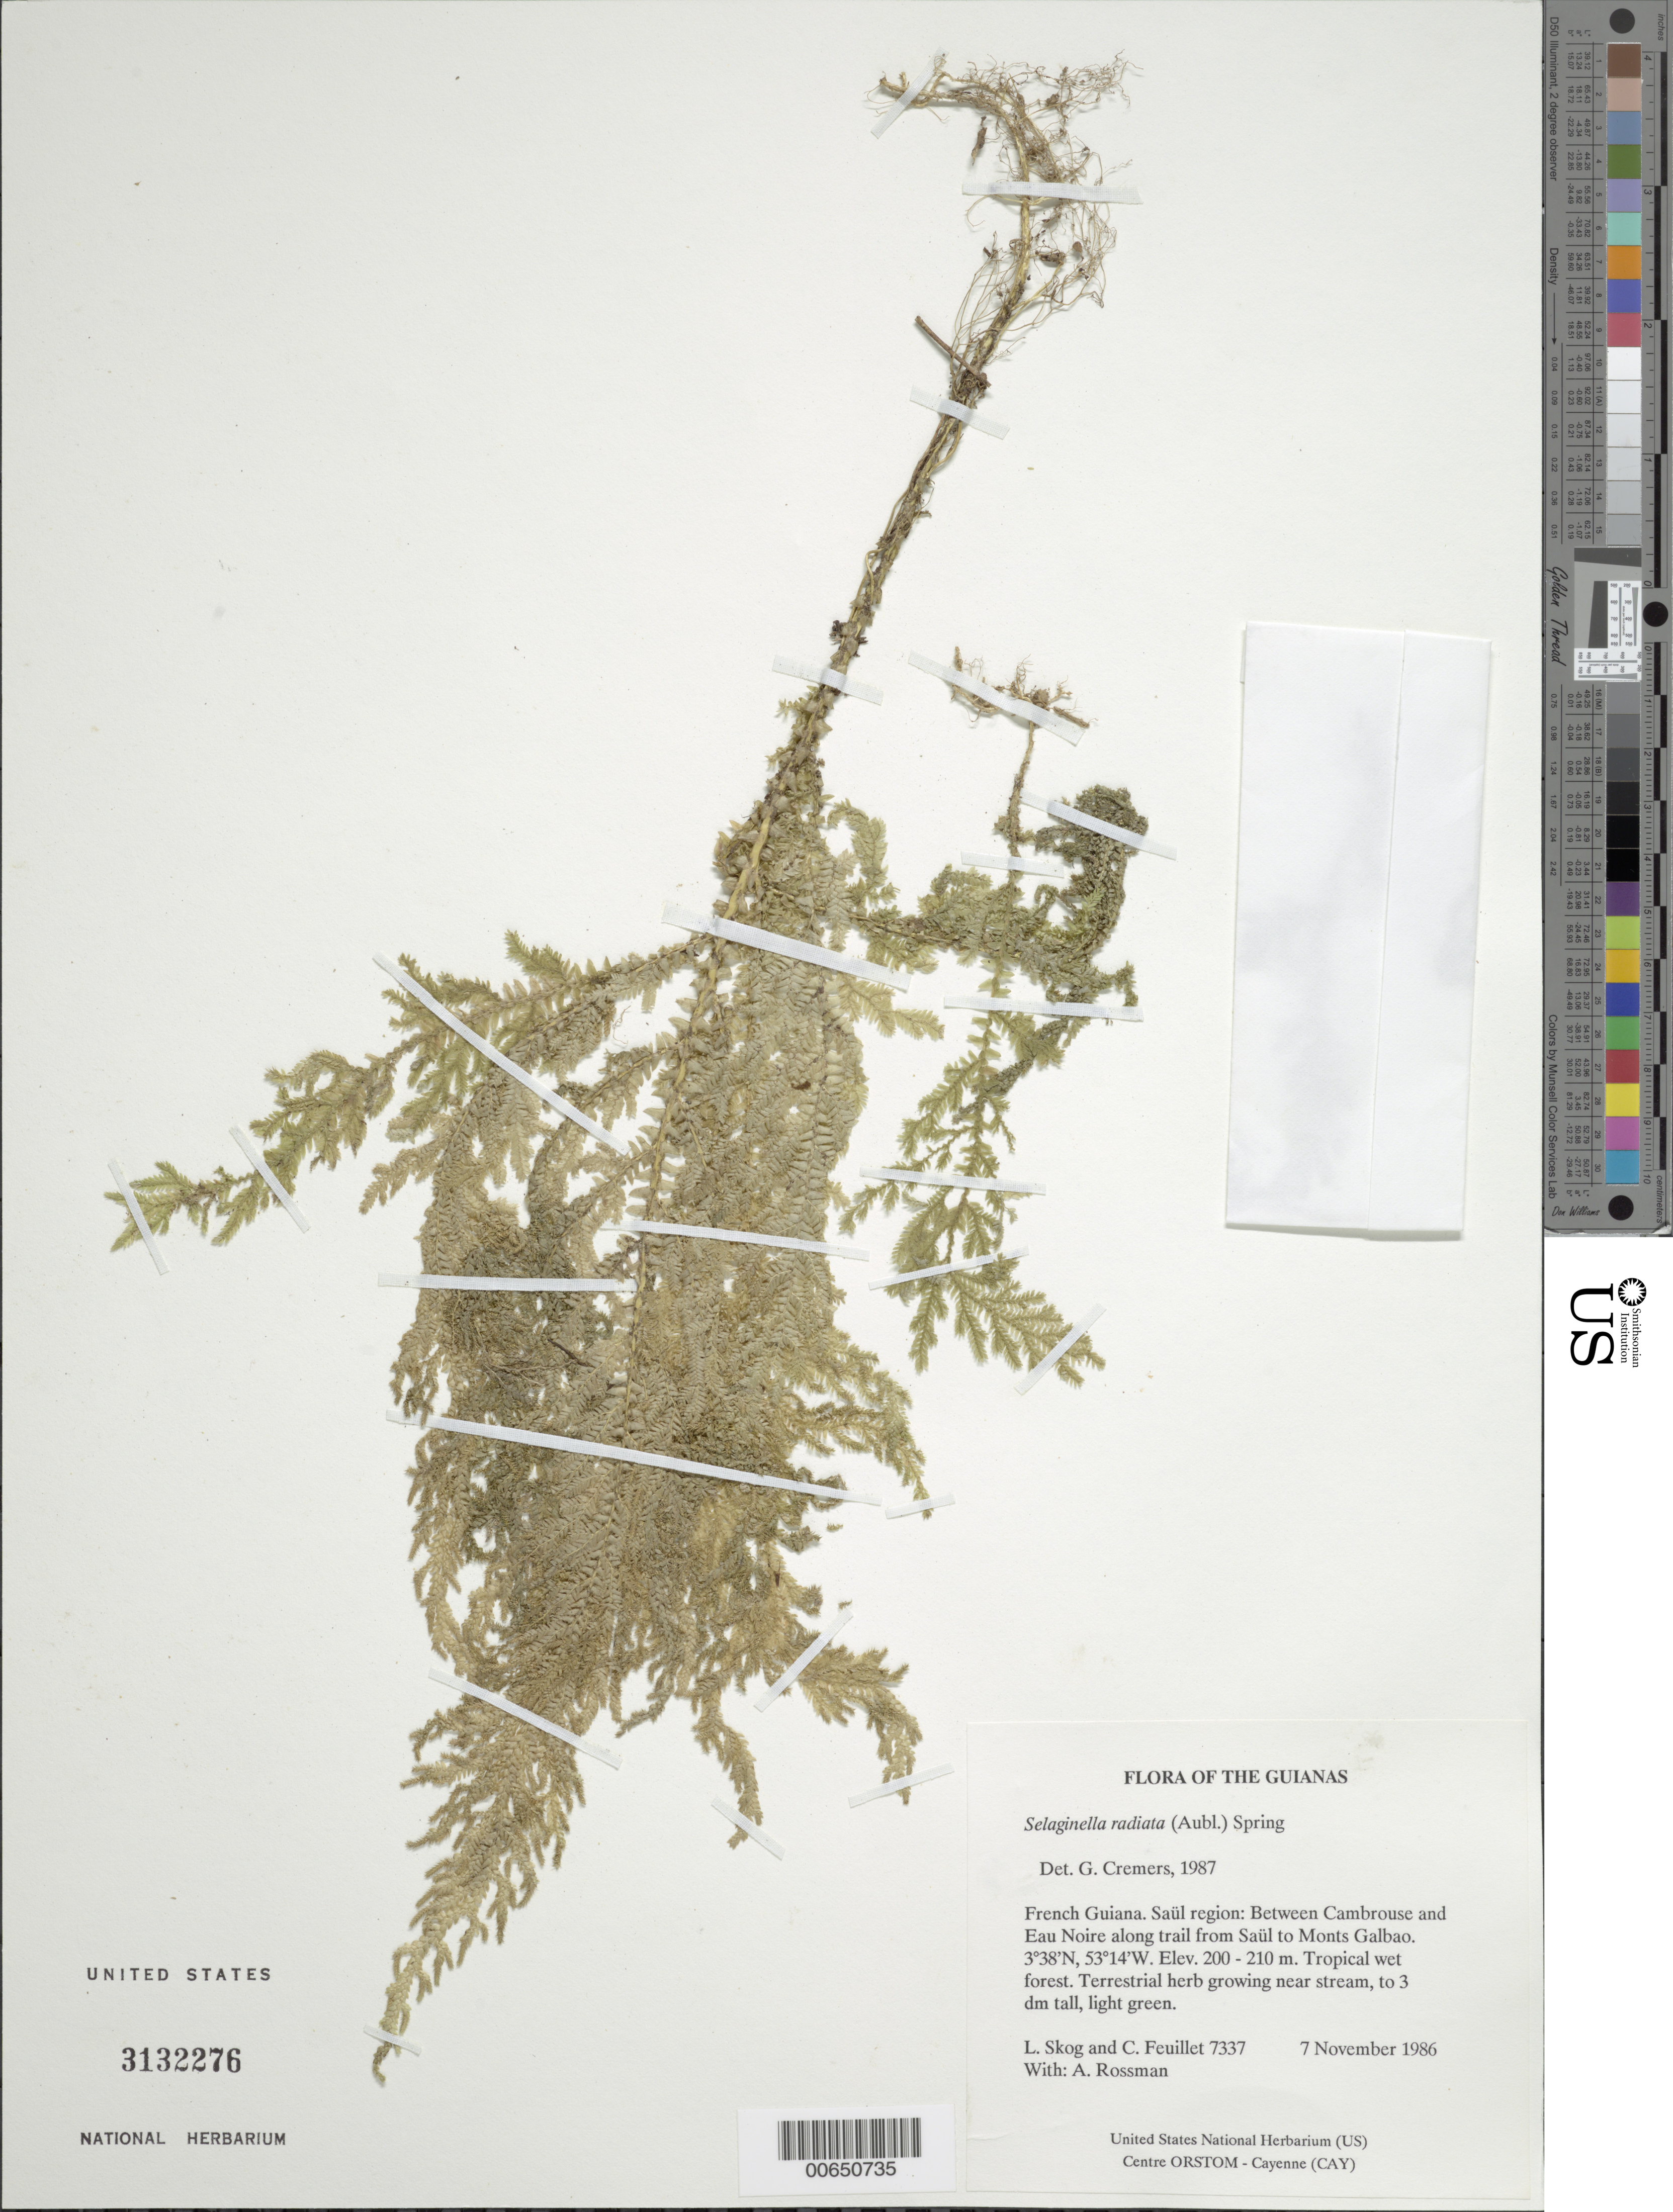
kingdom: Plantae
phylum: Tracheophyta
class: Lycopodiopsida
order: Selaginellales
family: Selaginellaceae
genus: Selaginella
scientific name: Selaginella radiata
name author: (Aubl.) Spring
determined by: Cremers, Georges A.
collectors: L. E. Skog, C. Feuillet & A. Rossman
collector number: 7337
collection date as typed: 7 November 1986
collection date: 1986-11-07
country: French Guiana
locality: Between Cambrouse and Eau Noire along trail from Saül to Monts Galbao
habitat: Tropical wet forest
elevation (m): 200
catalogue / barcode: US 3132276